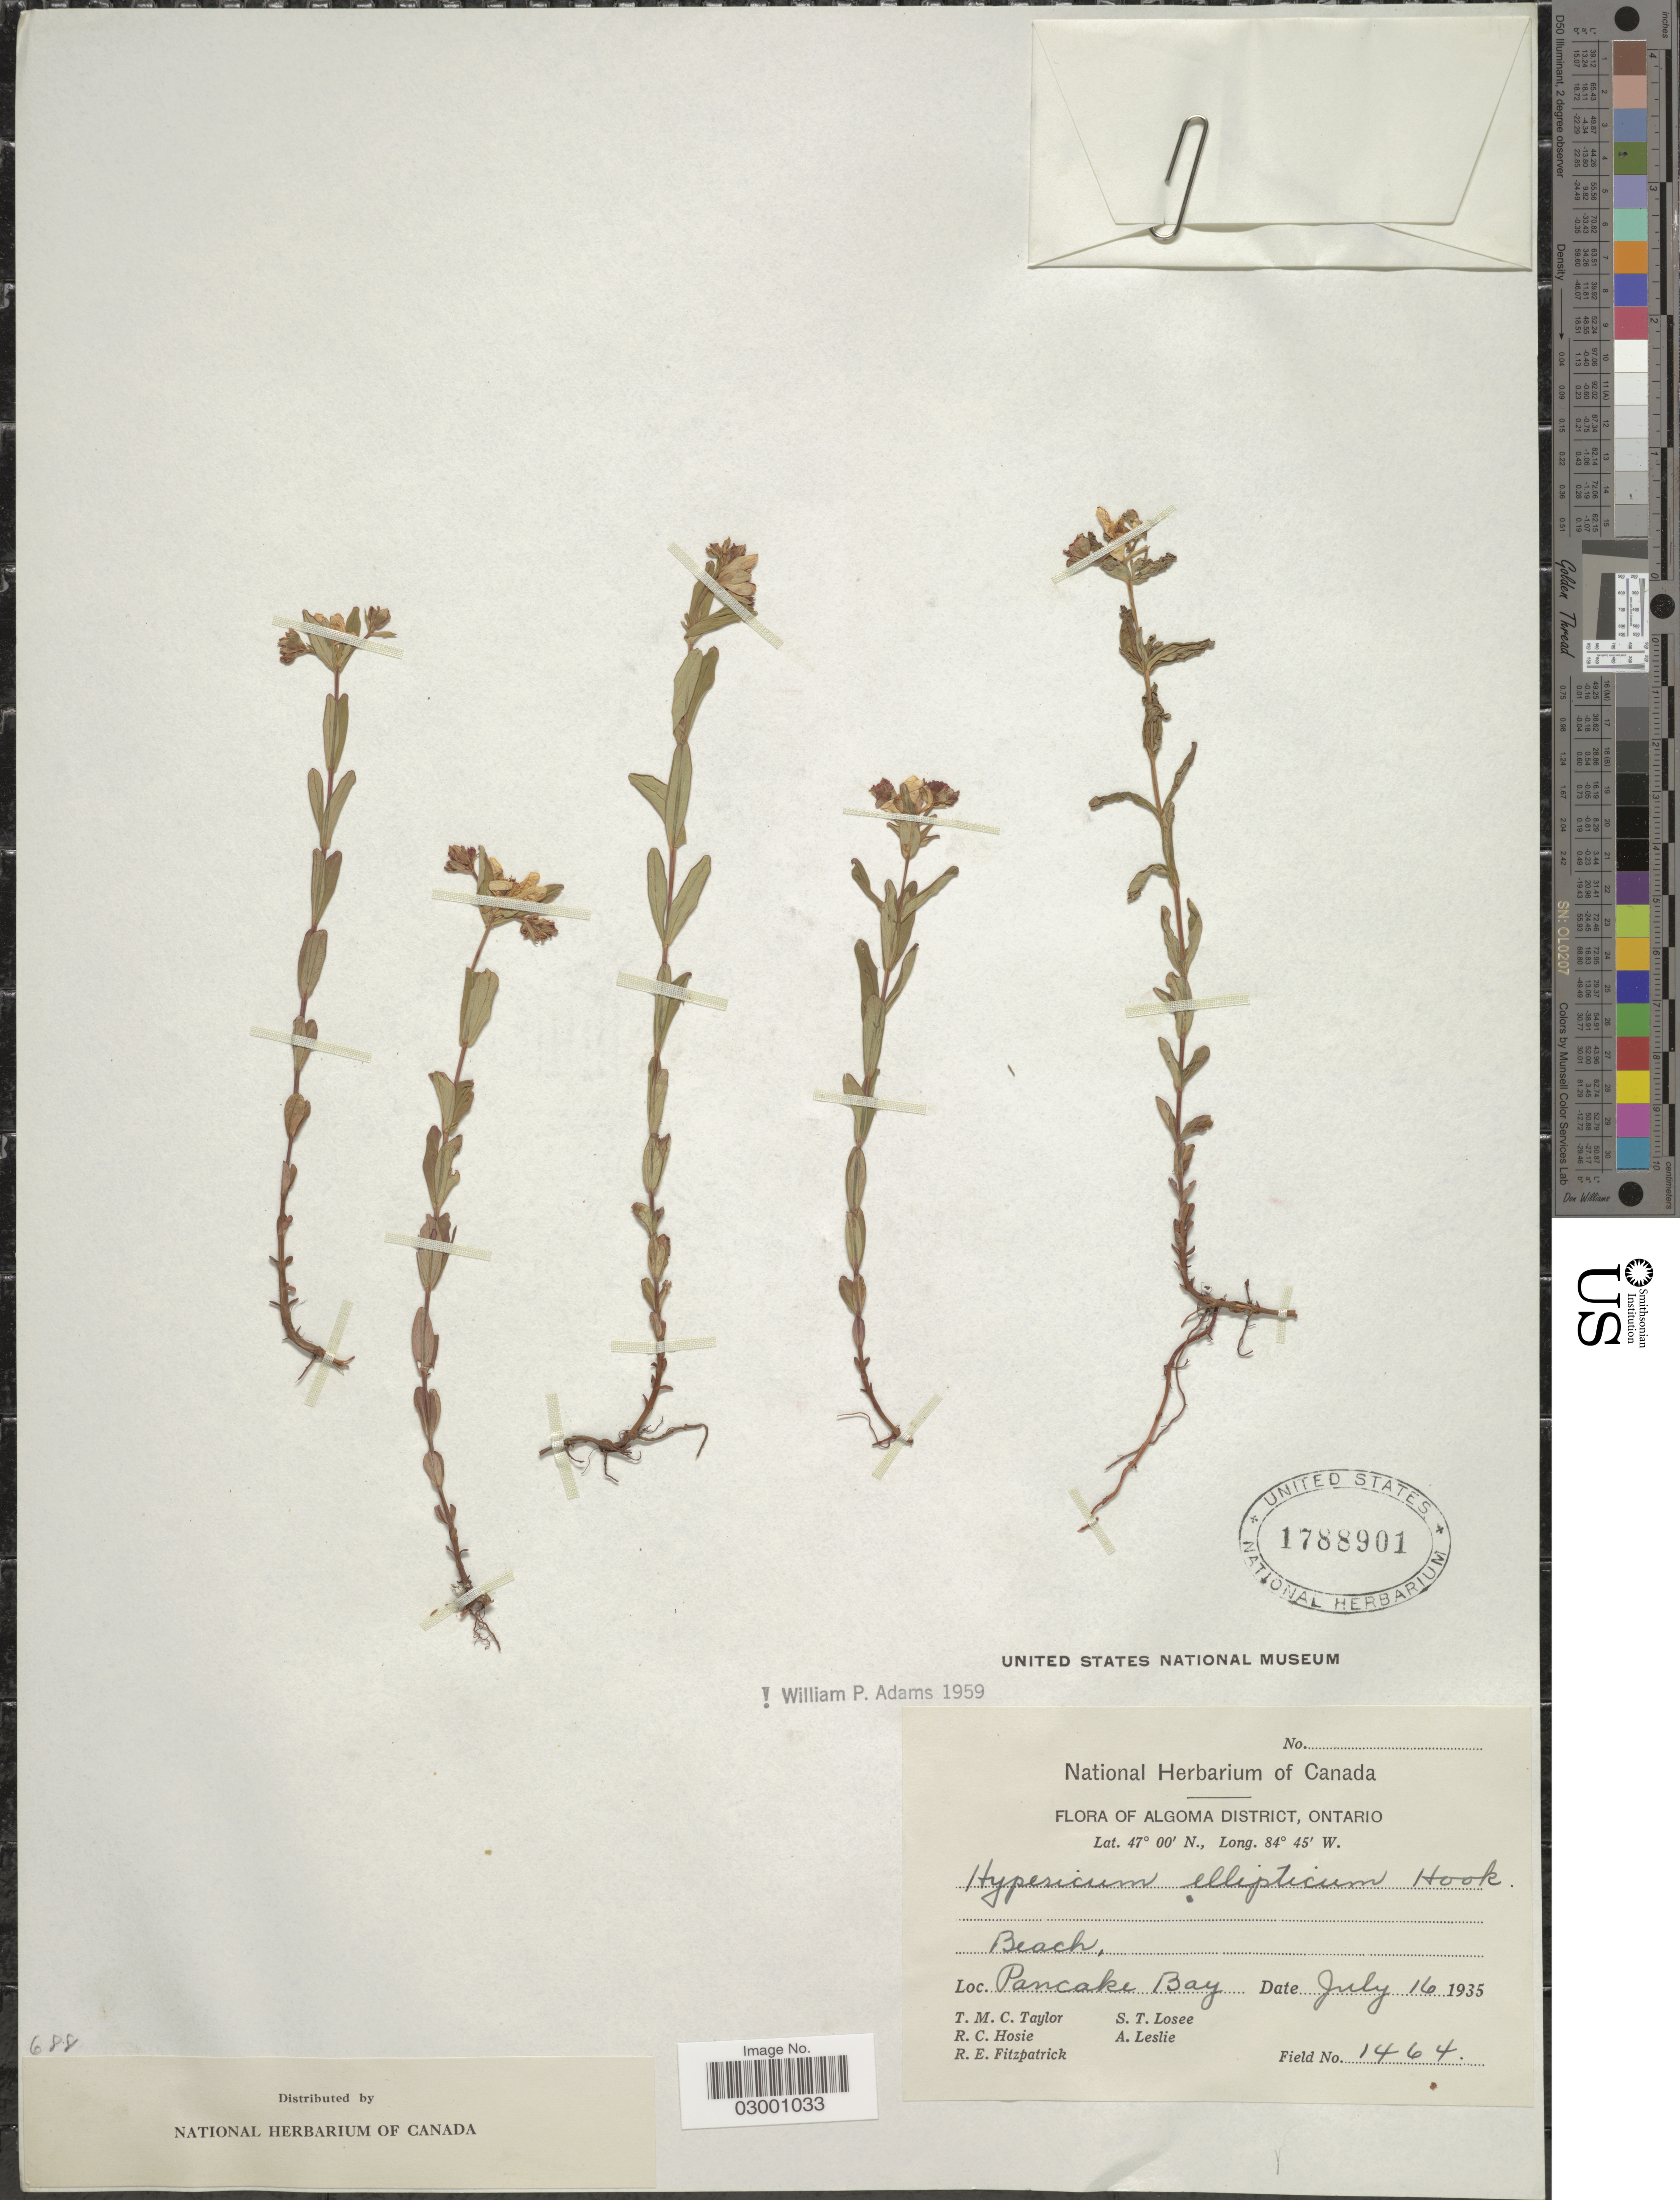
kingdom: Plantae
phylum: Tracheophyta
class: Magnoliopsida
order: Malpighiales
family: Hypericaceae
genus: Hypericum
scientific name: Hypericum ellipticum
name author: Hook.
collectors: T. M. C. Taylor, R. Hosie, R. Fitzpatrick, S. Losee & A. Leslie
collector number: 1464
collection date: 1935-07-16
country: Canada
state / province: Ontario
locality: Algoma District, Ontario, Pancake Bay.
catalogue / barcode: US 1788901